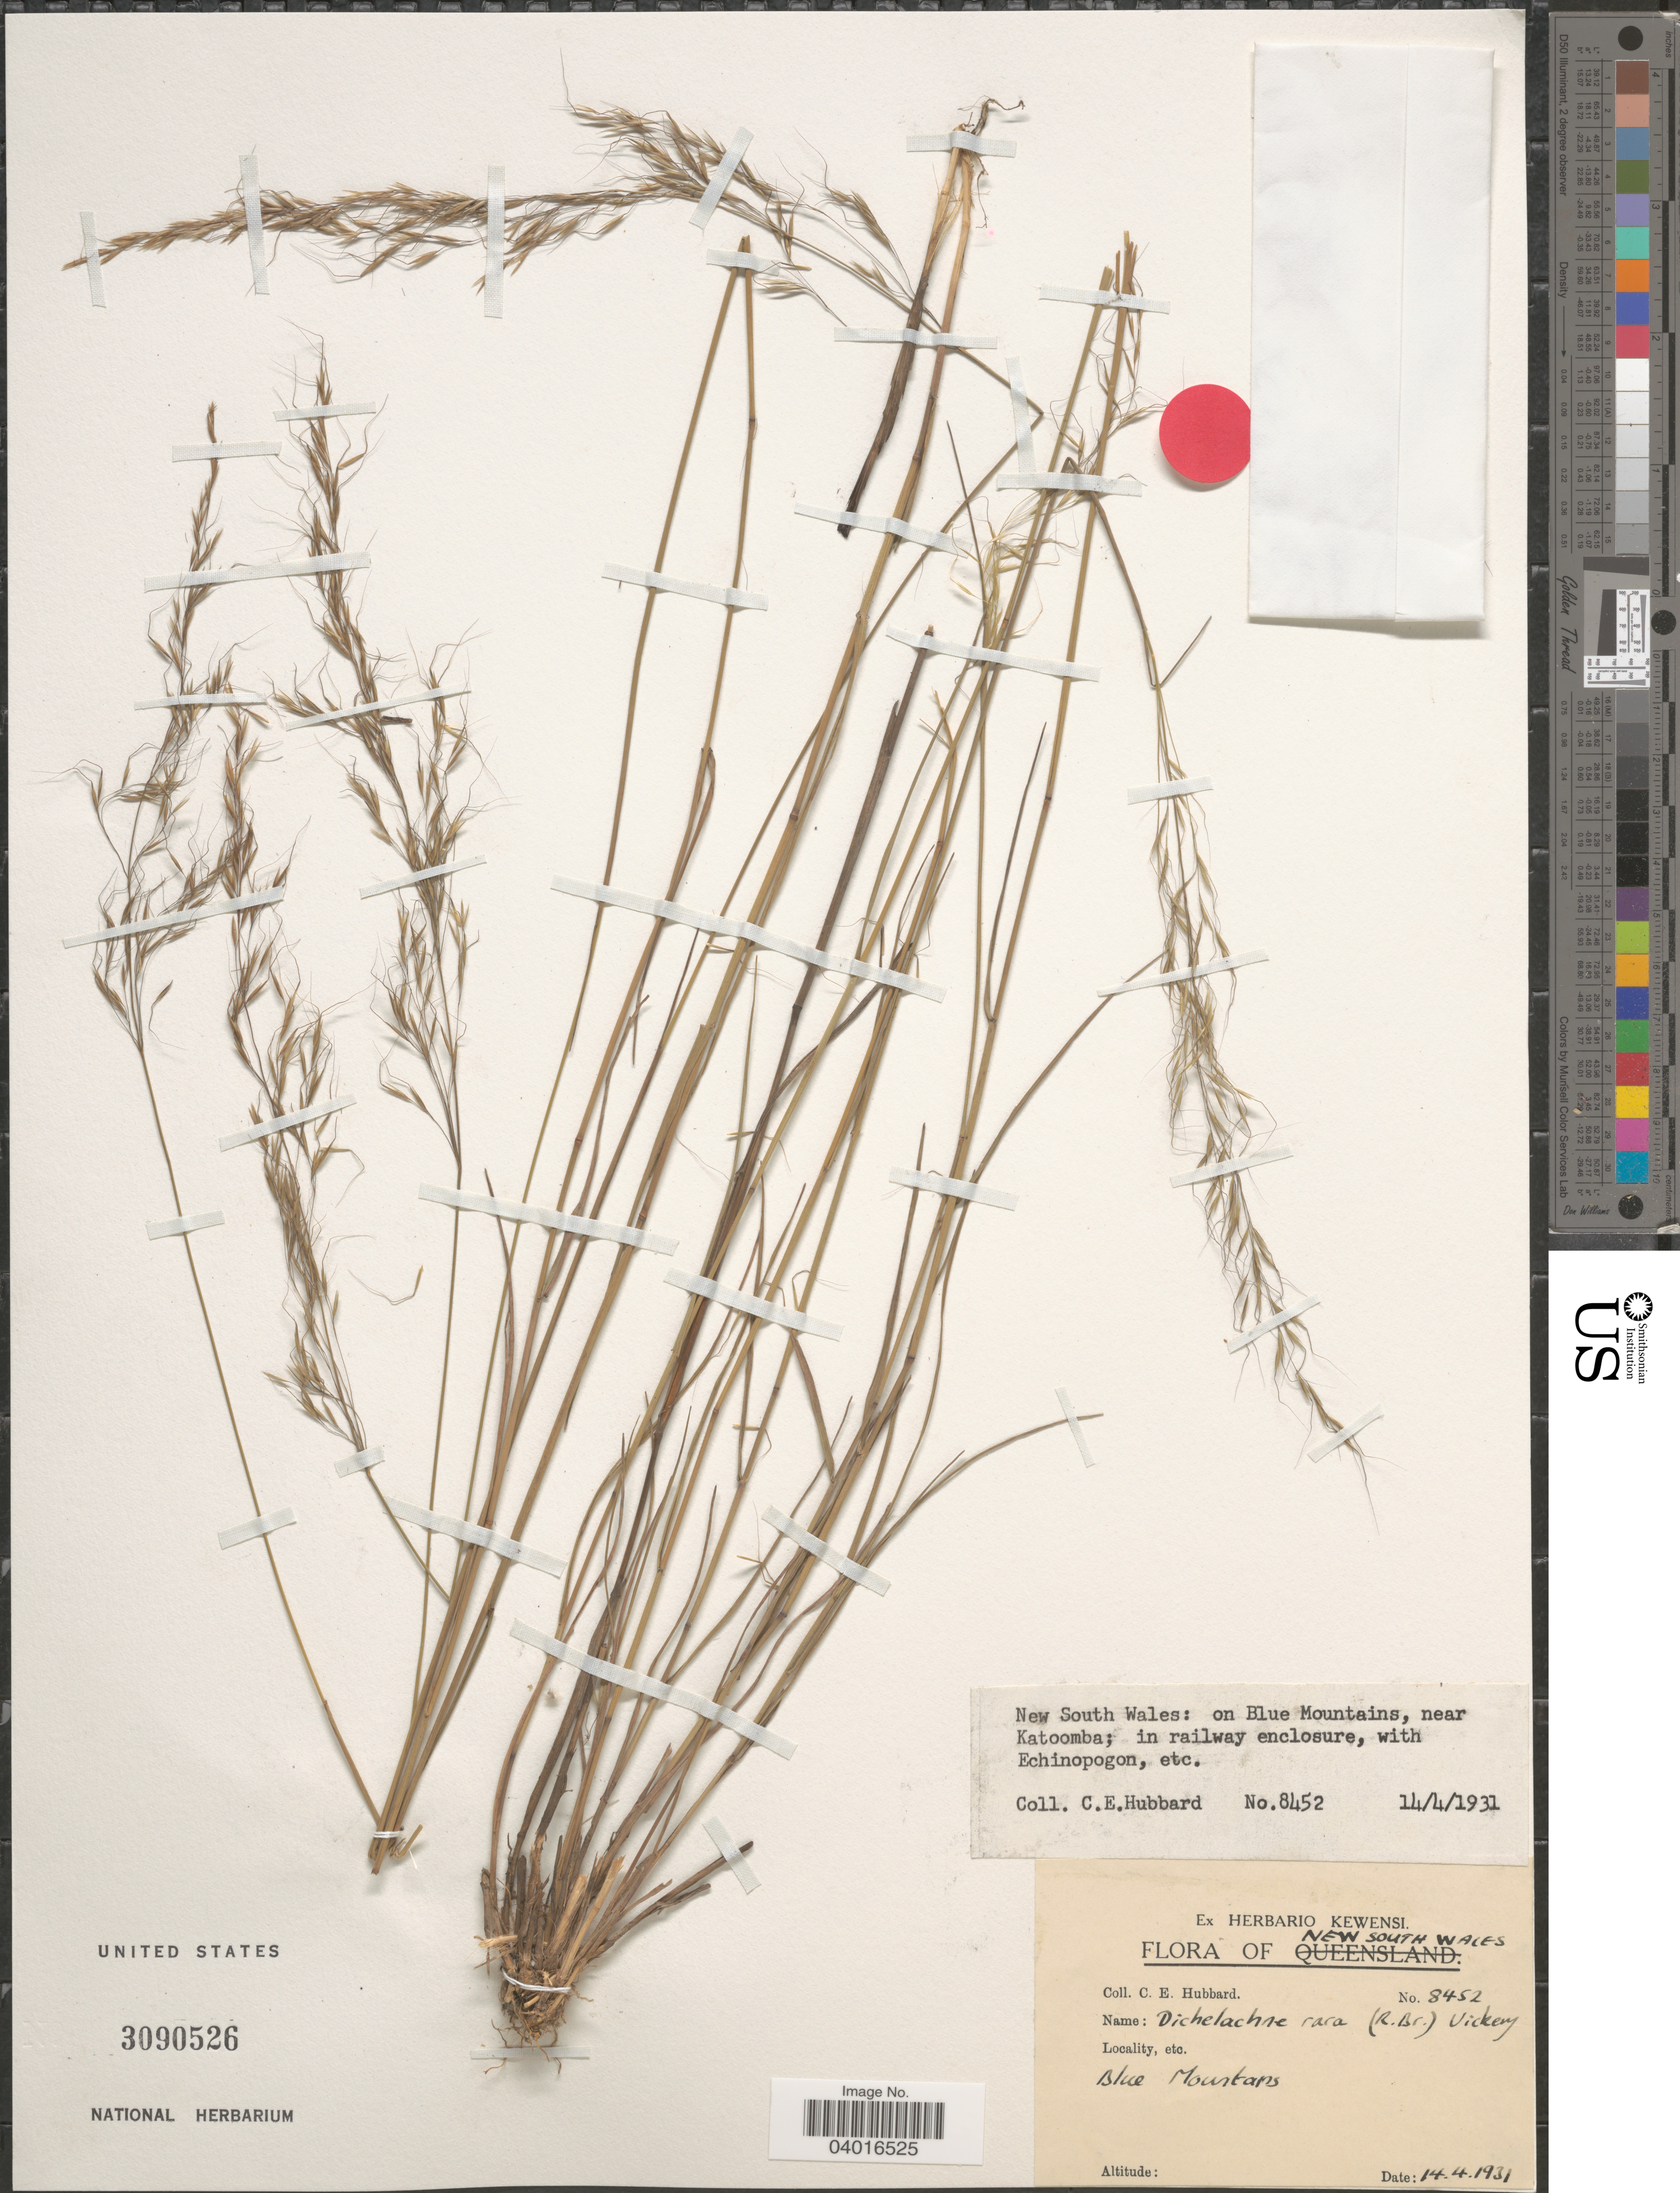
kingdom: Plantae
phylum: Tracheophyta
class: Liliopsida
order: Poales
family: Poaceae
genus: Dichelachne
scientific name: Dichelachne rara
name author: (R. Br.) Vickery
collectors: C. E. Hubbard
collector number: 8452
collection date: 1931-04-14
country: Australia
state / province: New South Wales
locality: On Blue Mountains, near Katoomba, in railway enclosure.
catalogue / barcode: US 3090526